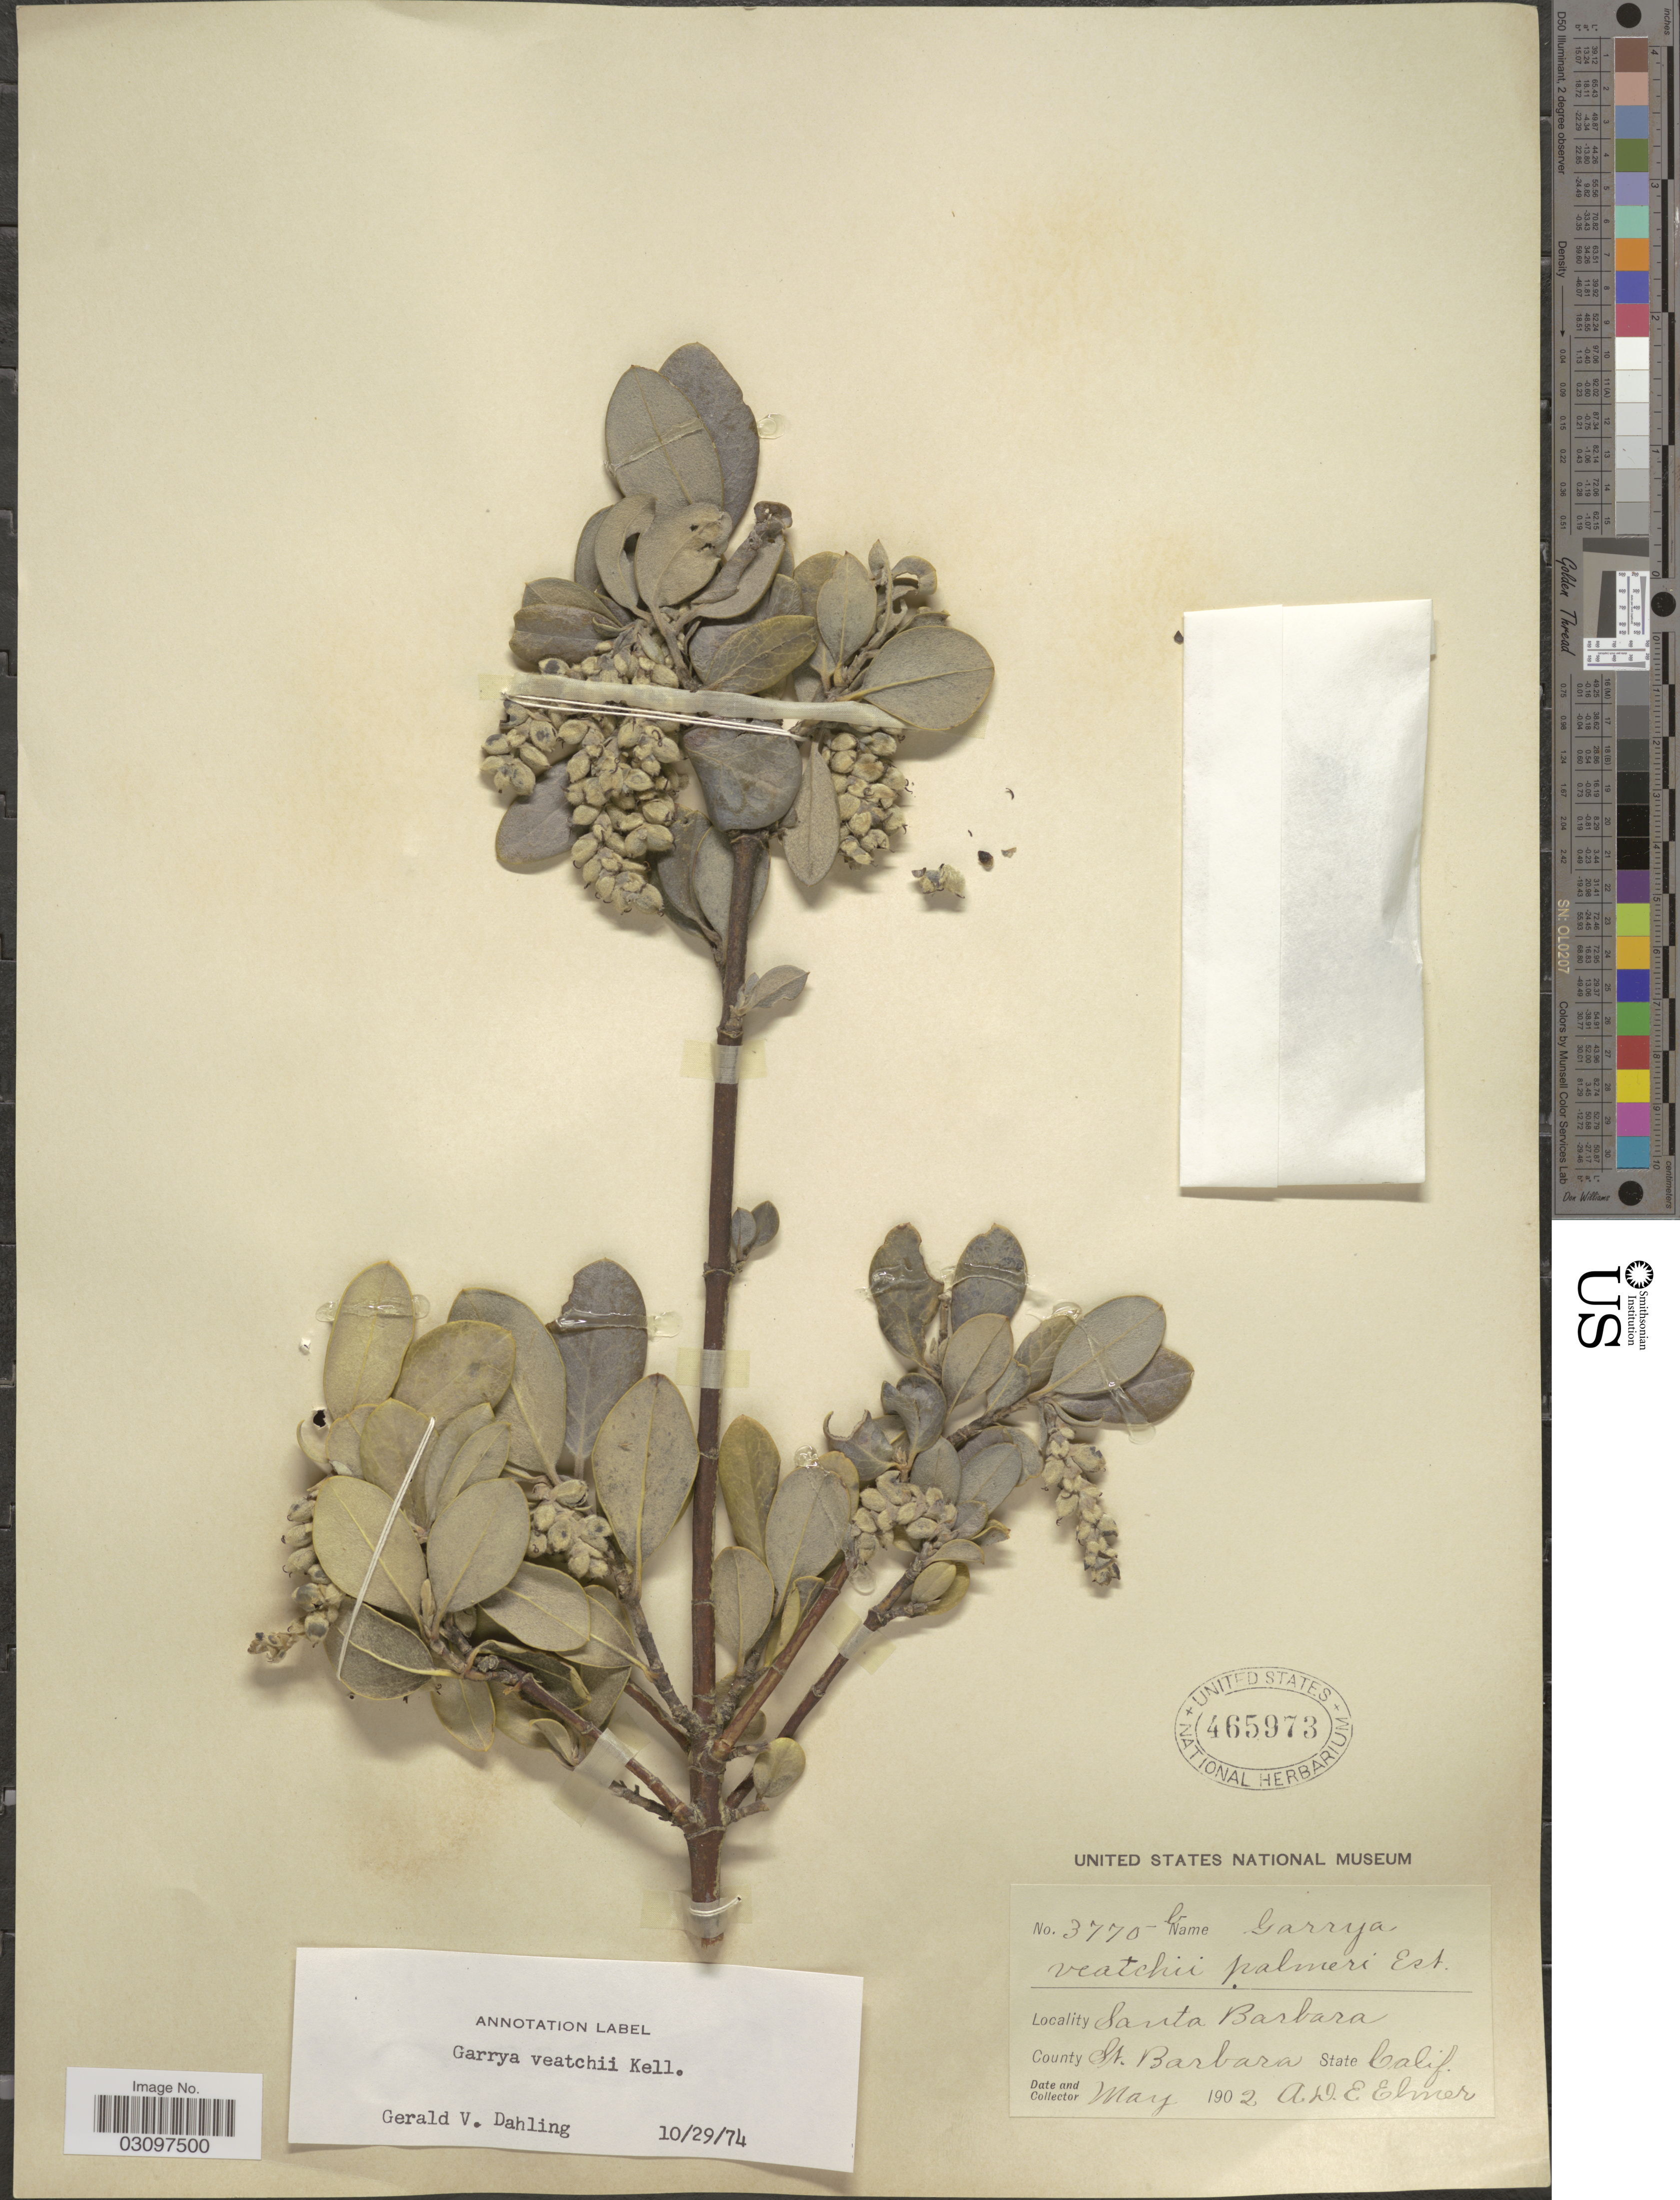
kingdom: Plantae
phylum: Tracheophyta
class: Magnoliopsida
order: Garryales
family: Garryaceae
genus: Garrya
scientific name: Garrya wrightii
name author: Torr.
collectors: A. D. E. Elmer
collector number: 3770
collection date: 1902-05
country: United States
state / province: California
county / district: Santa Barbara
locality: Santa Barbara. County St. Barbara.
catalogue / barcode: US 465973